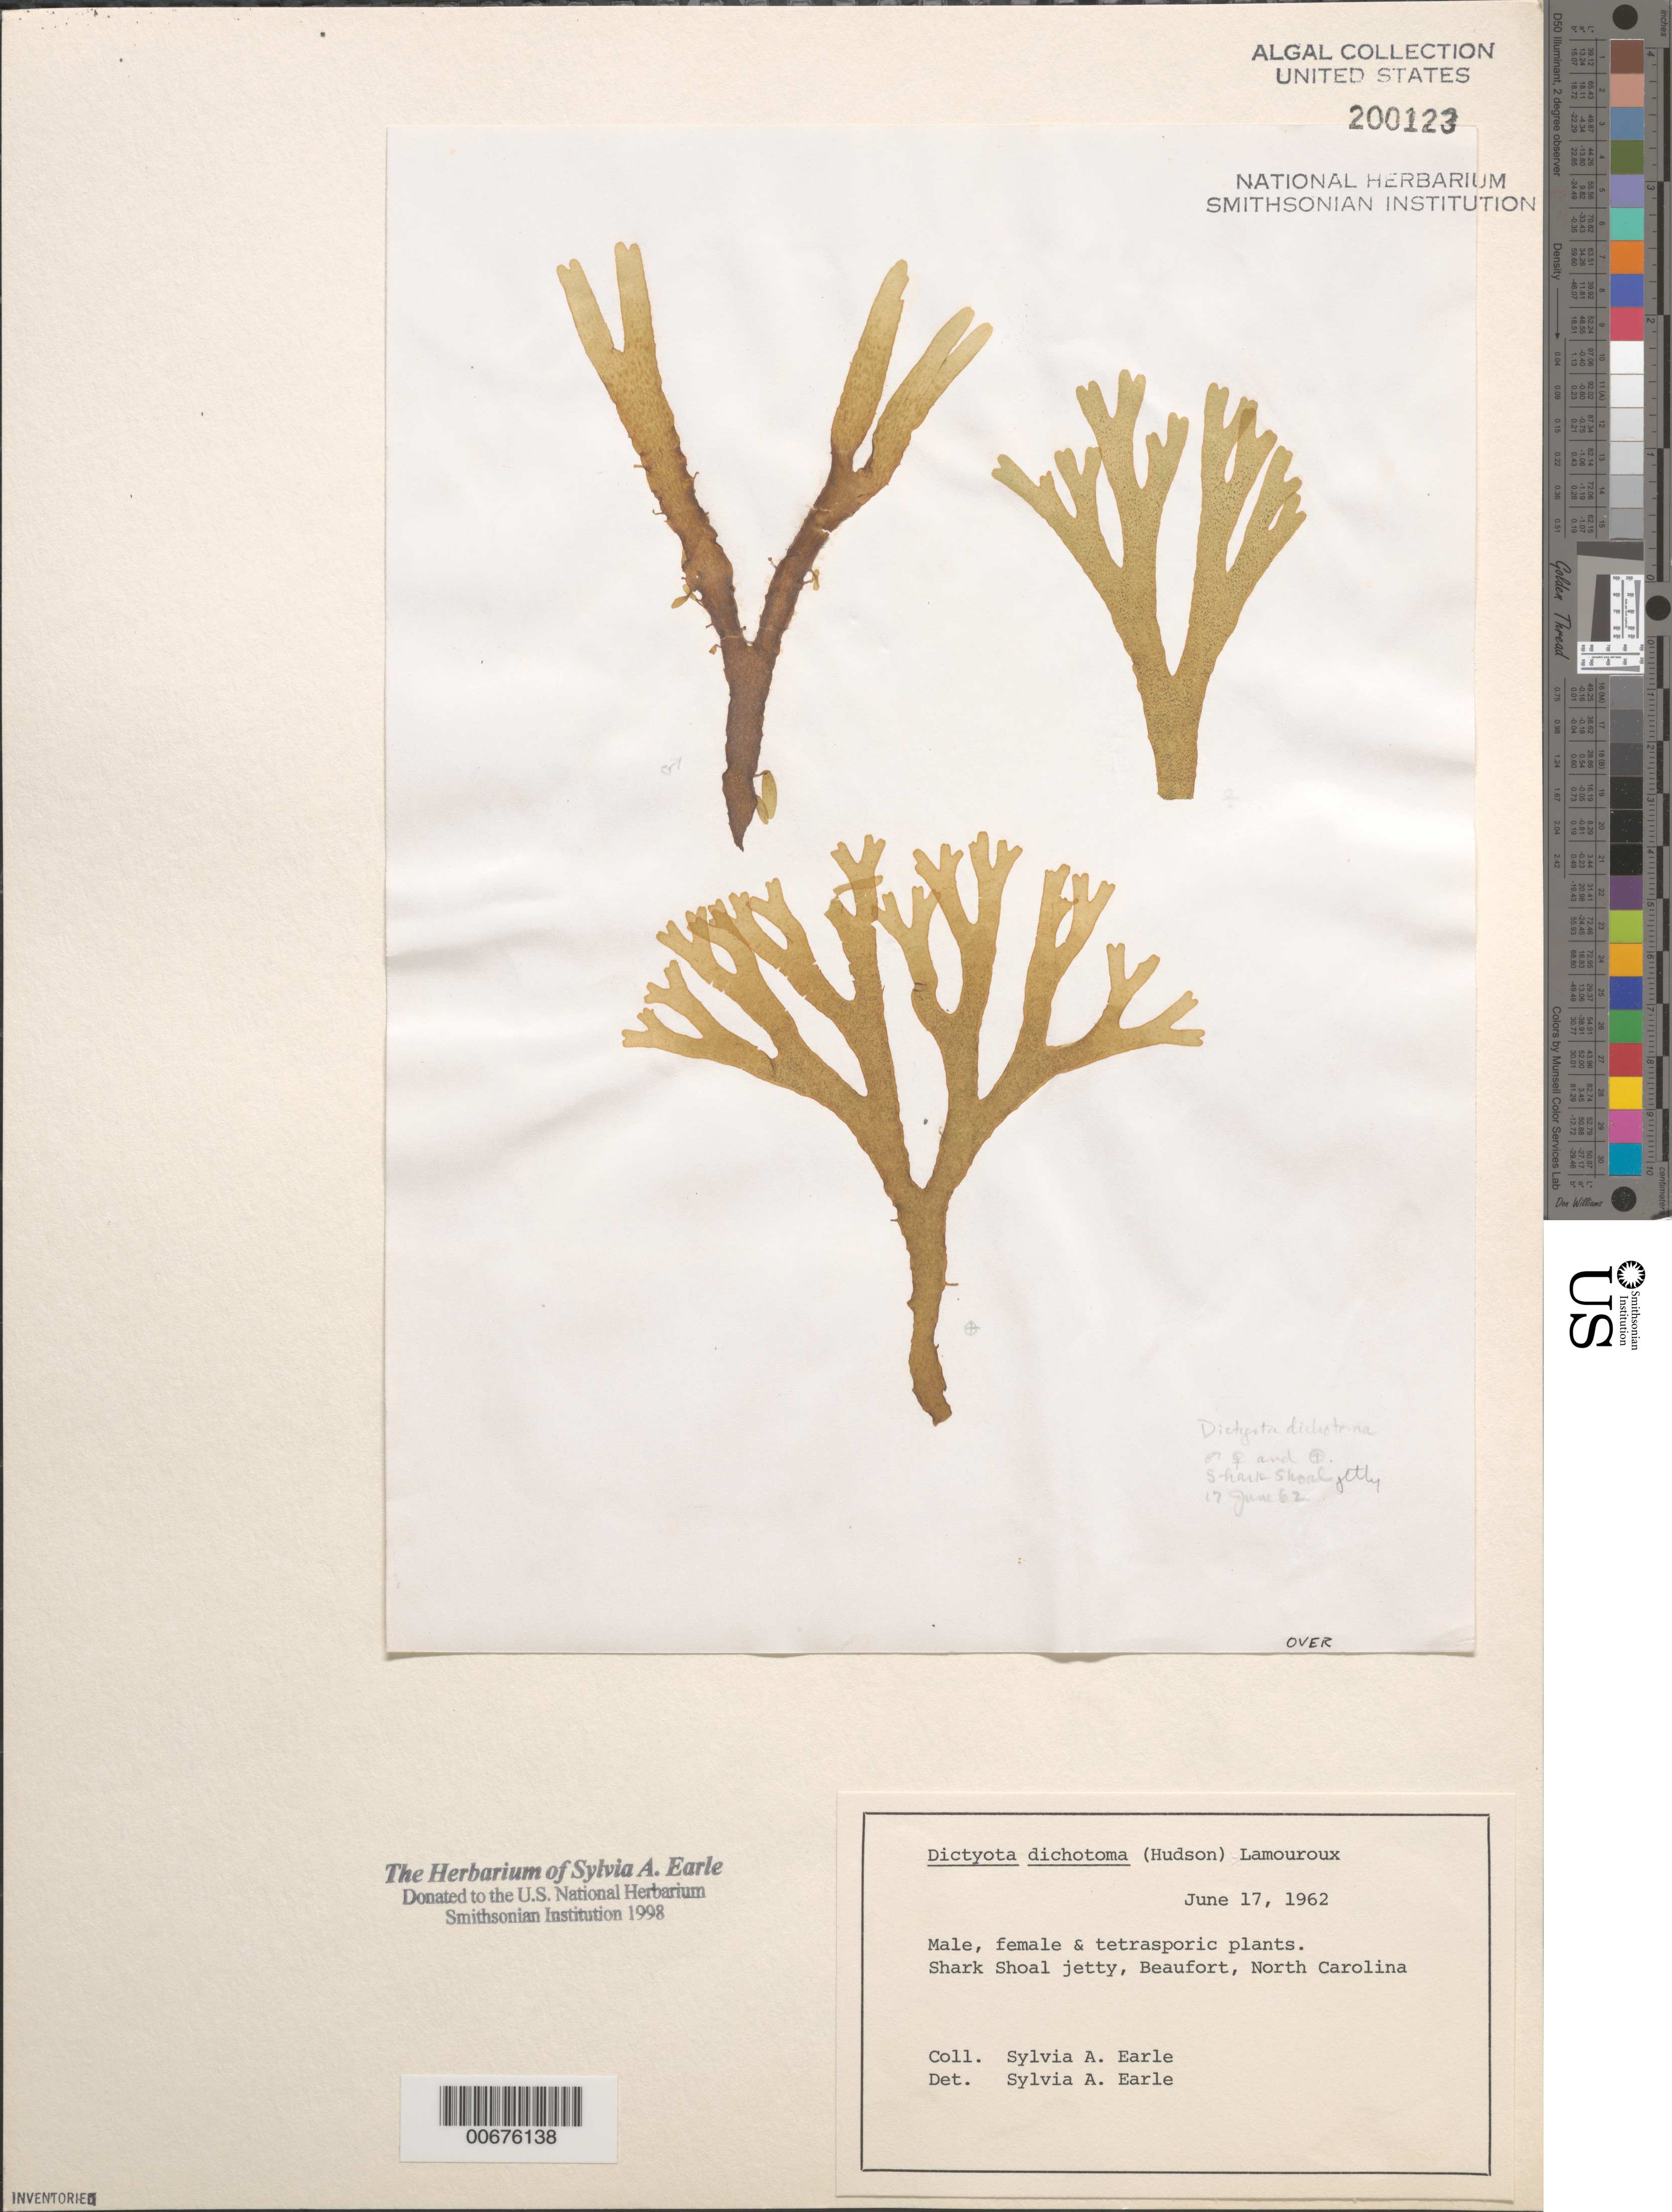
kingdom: Chromista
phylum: Ochrophyta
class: Phaeophyceae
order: Dictyotales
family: Dictyotaceae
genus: Dictyota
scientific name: Dictyota dichotoma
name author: (Huds.) J.V.Lamouroux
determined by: Earle, S. A.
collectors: S. A. Earle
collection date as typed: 17 Jun 1962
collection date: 1962-06-17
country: United States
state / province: North Carolina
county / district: Carteret County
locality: Shark Shoal jetty, Beaufort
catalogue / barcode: US 200123